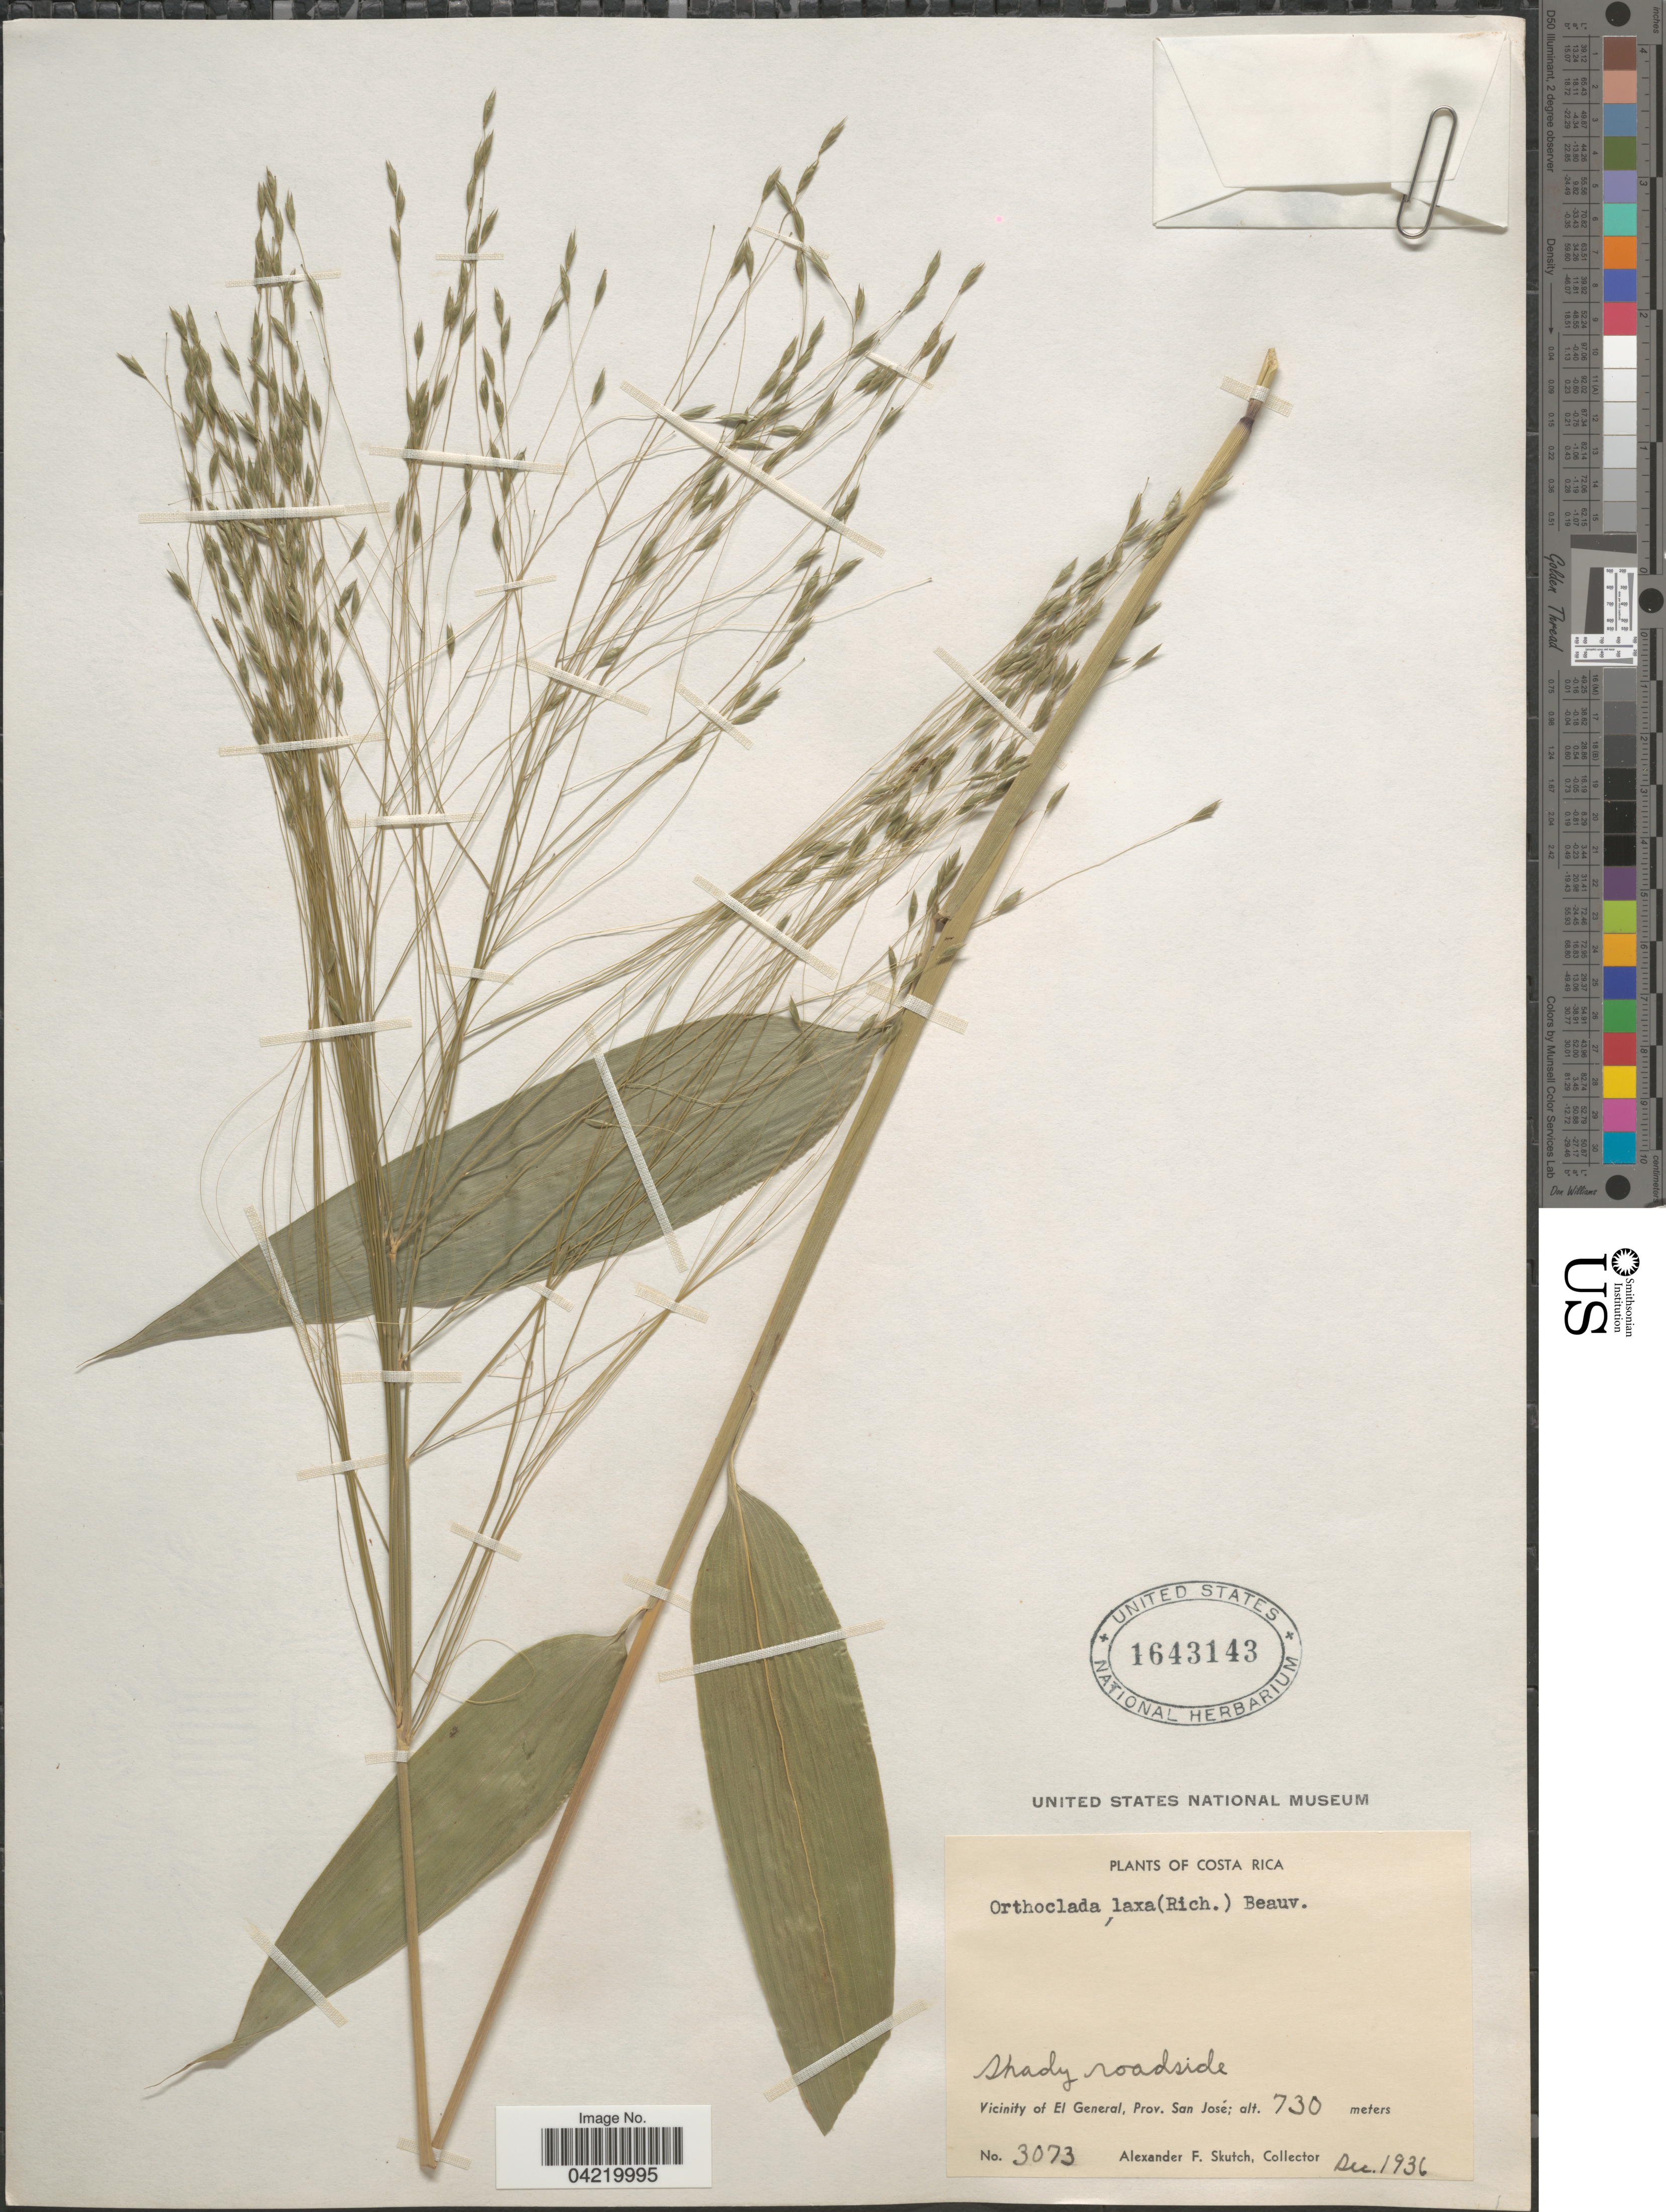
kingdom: Plantae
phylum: Tracheophyta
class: Liliopsida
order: Poales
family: Poaceae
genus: Orthoclada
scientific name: Orthoclada laxa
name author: P. Beauv.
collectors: A. F. Skutch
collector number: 3073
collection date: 1936-12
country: Costa Rica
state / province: San José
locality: Shady roadside. Vicinity of El General.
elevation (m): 730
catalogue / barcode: US 1643143